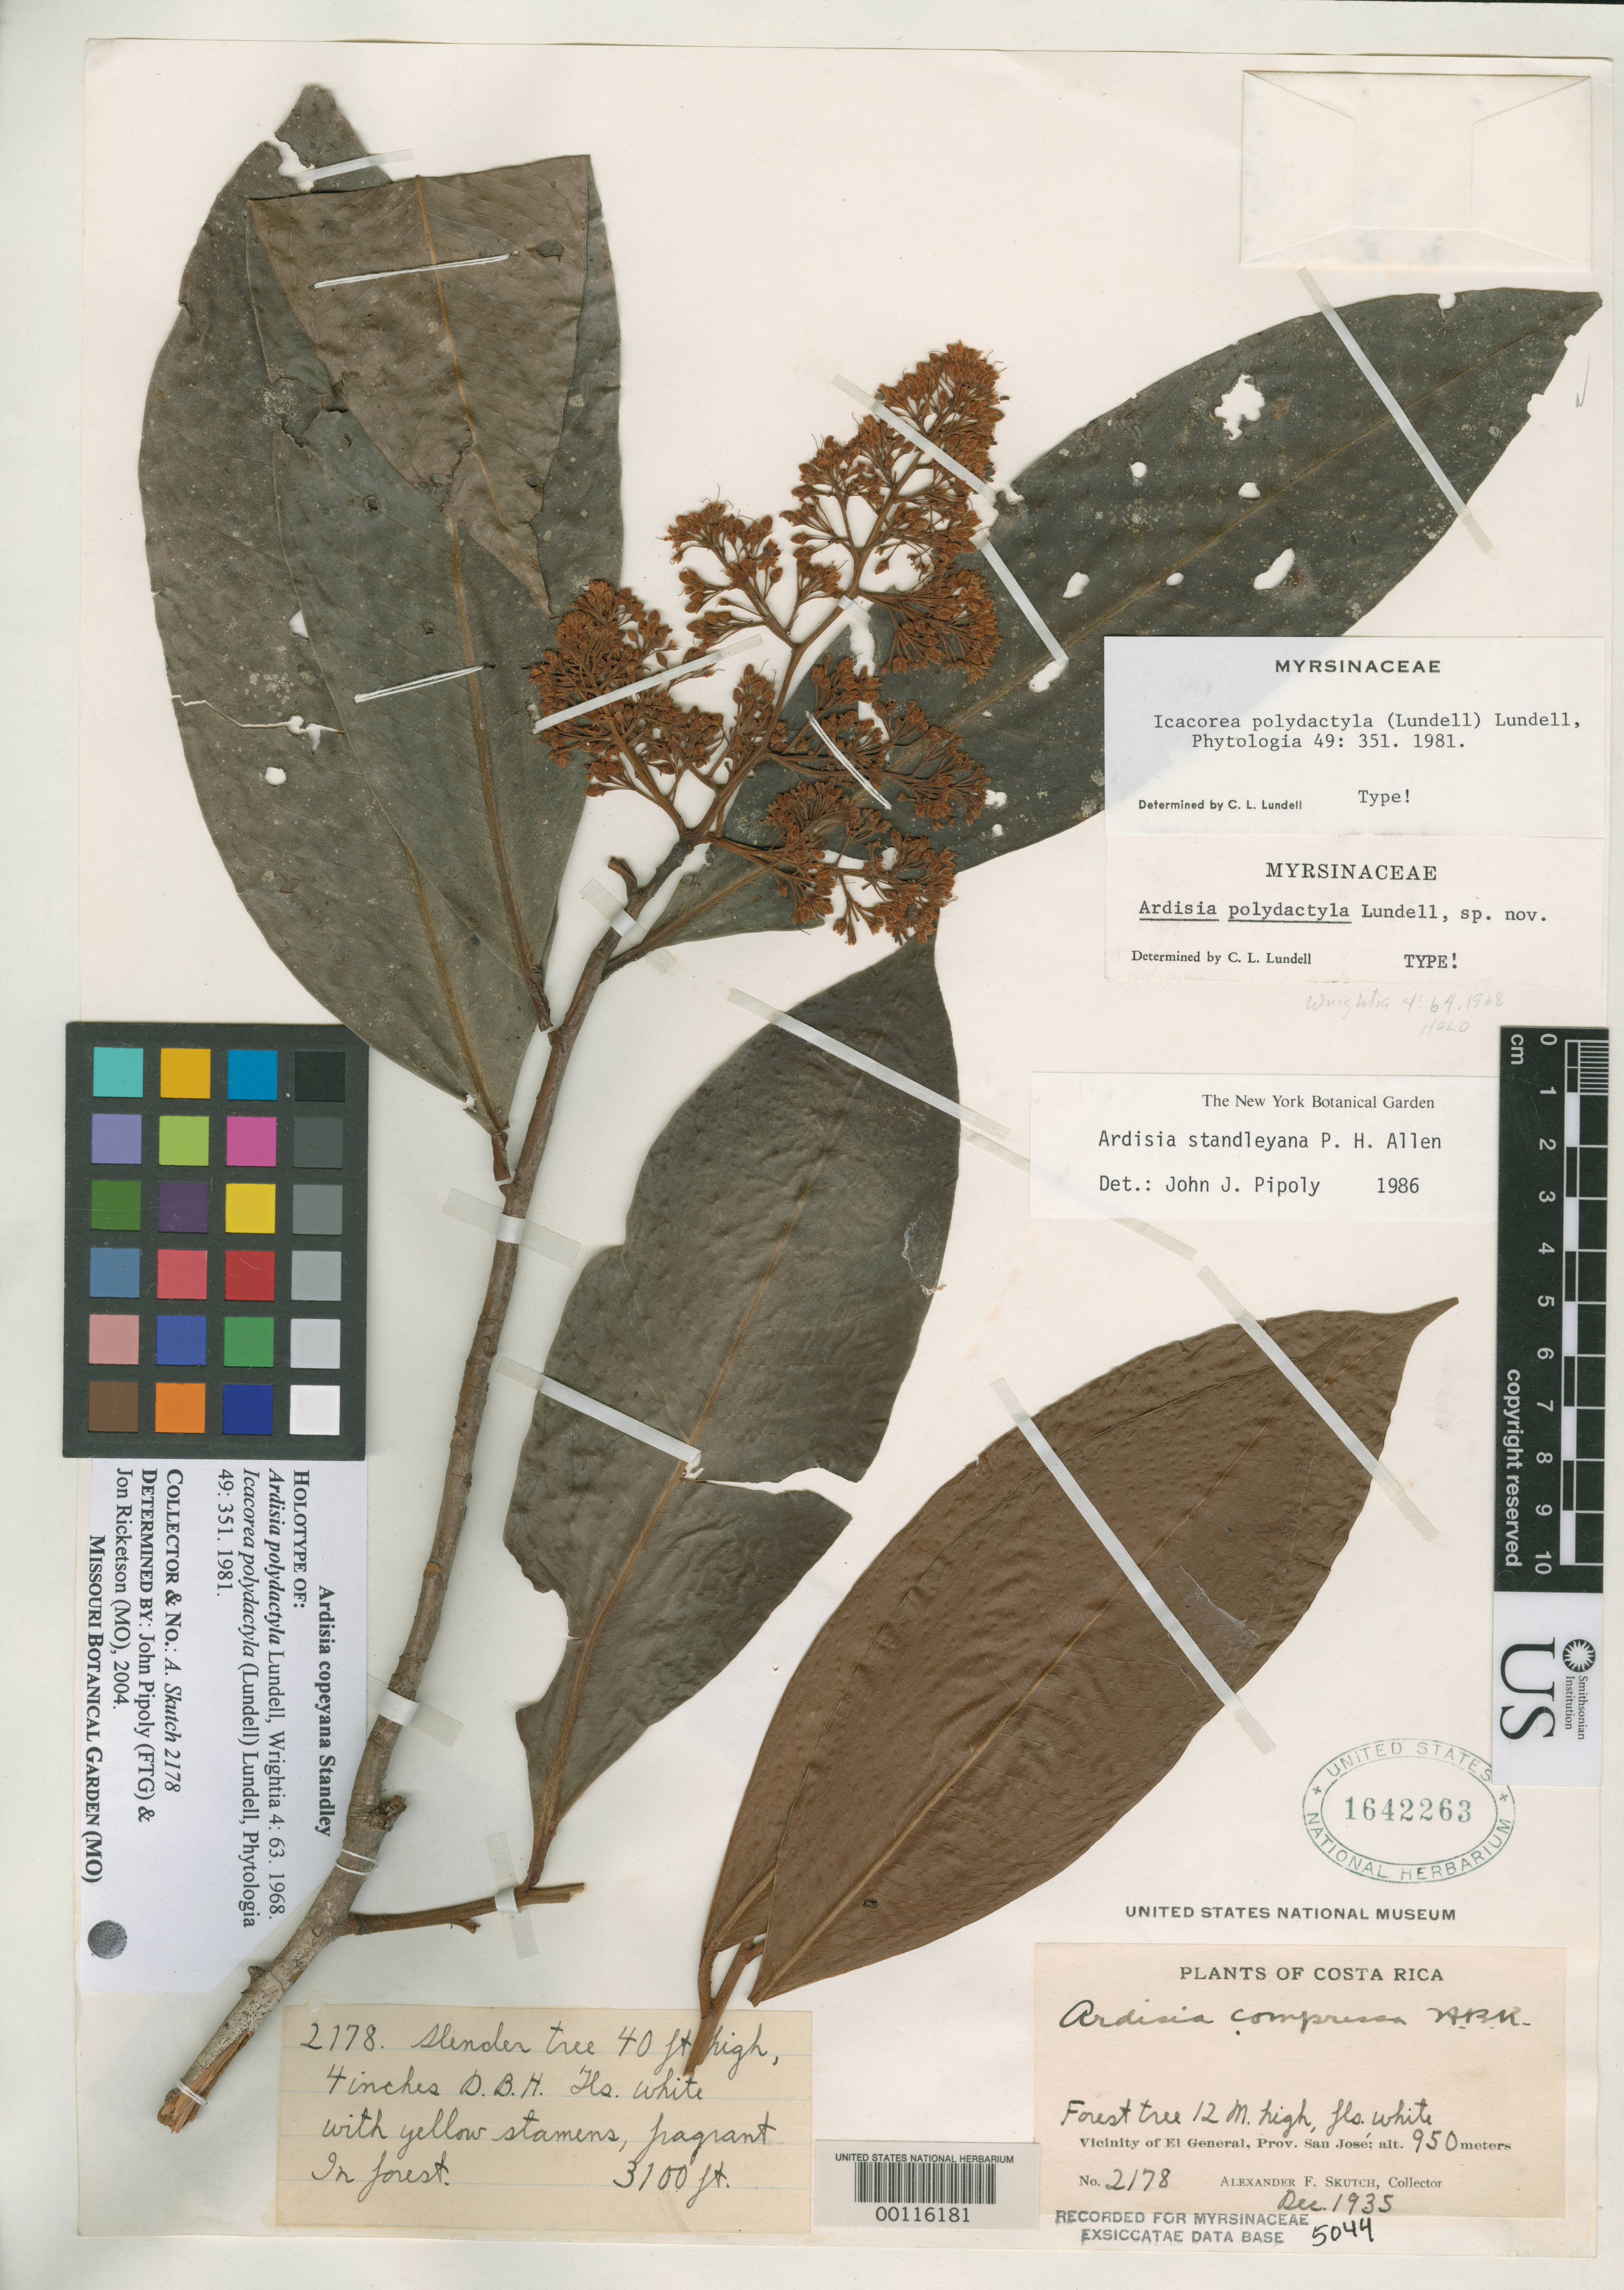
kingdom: Plantae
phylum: Tracheophyta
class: Magnoliopsida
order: Ericales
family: Primulaceae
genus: Ardisia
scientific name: Ardisia polydactyla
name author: Lundell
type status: Holotype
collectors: A. F. Skutch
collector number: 2178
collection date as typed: Dec 1935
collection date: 1935-12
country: Costa Rica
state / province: San José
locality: Vicinity of El General.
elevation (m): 950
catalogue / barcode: US 1642263